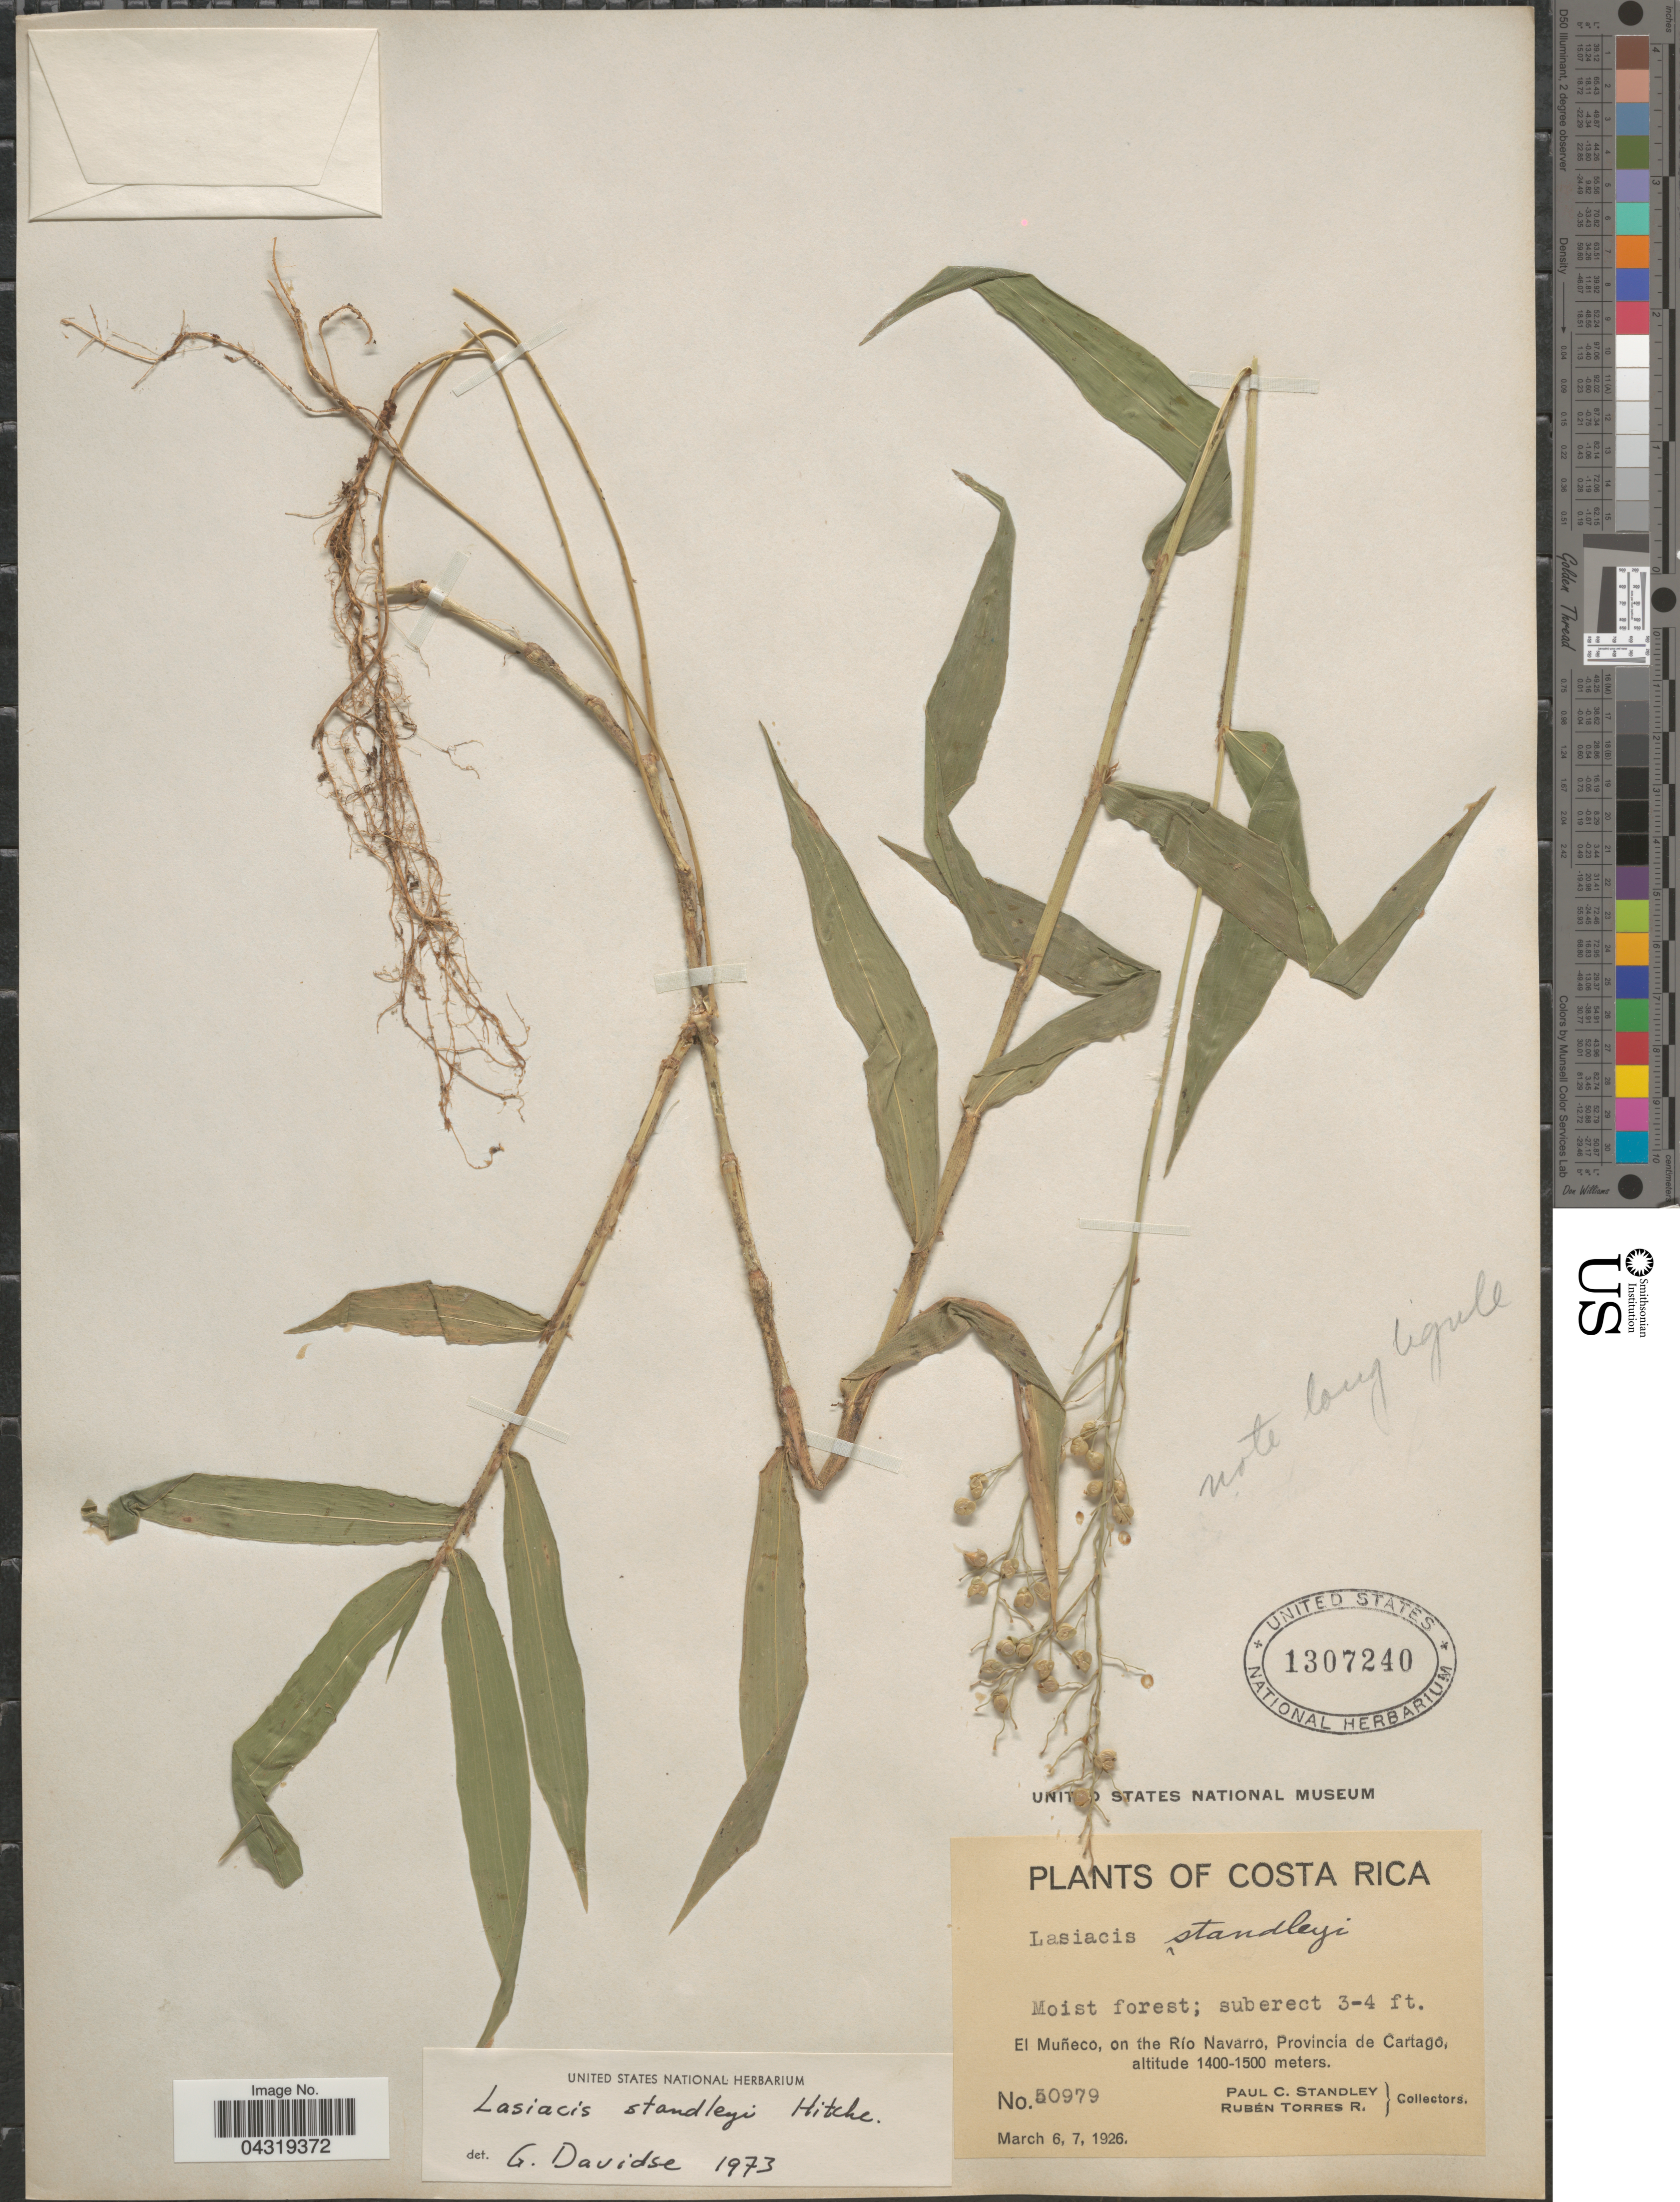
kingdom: Plantae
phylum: Tracheophyta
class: Liliopsida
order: Poales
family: Poaceae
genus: Lasiacis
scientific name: Lasiacis standleyi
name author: Hitchc.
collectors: P. C. Standley & R. Torres Rojas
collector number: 50979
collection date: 1926-03-06/1926-03-07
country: Costa Rica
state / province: Cartago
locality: El Muñeco, on the Río Navarro, Provincia de Cartago.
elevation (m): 1400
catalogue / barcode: US 1307240